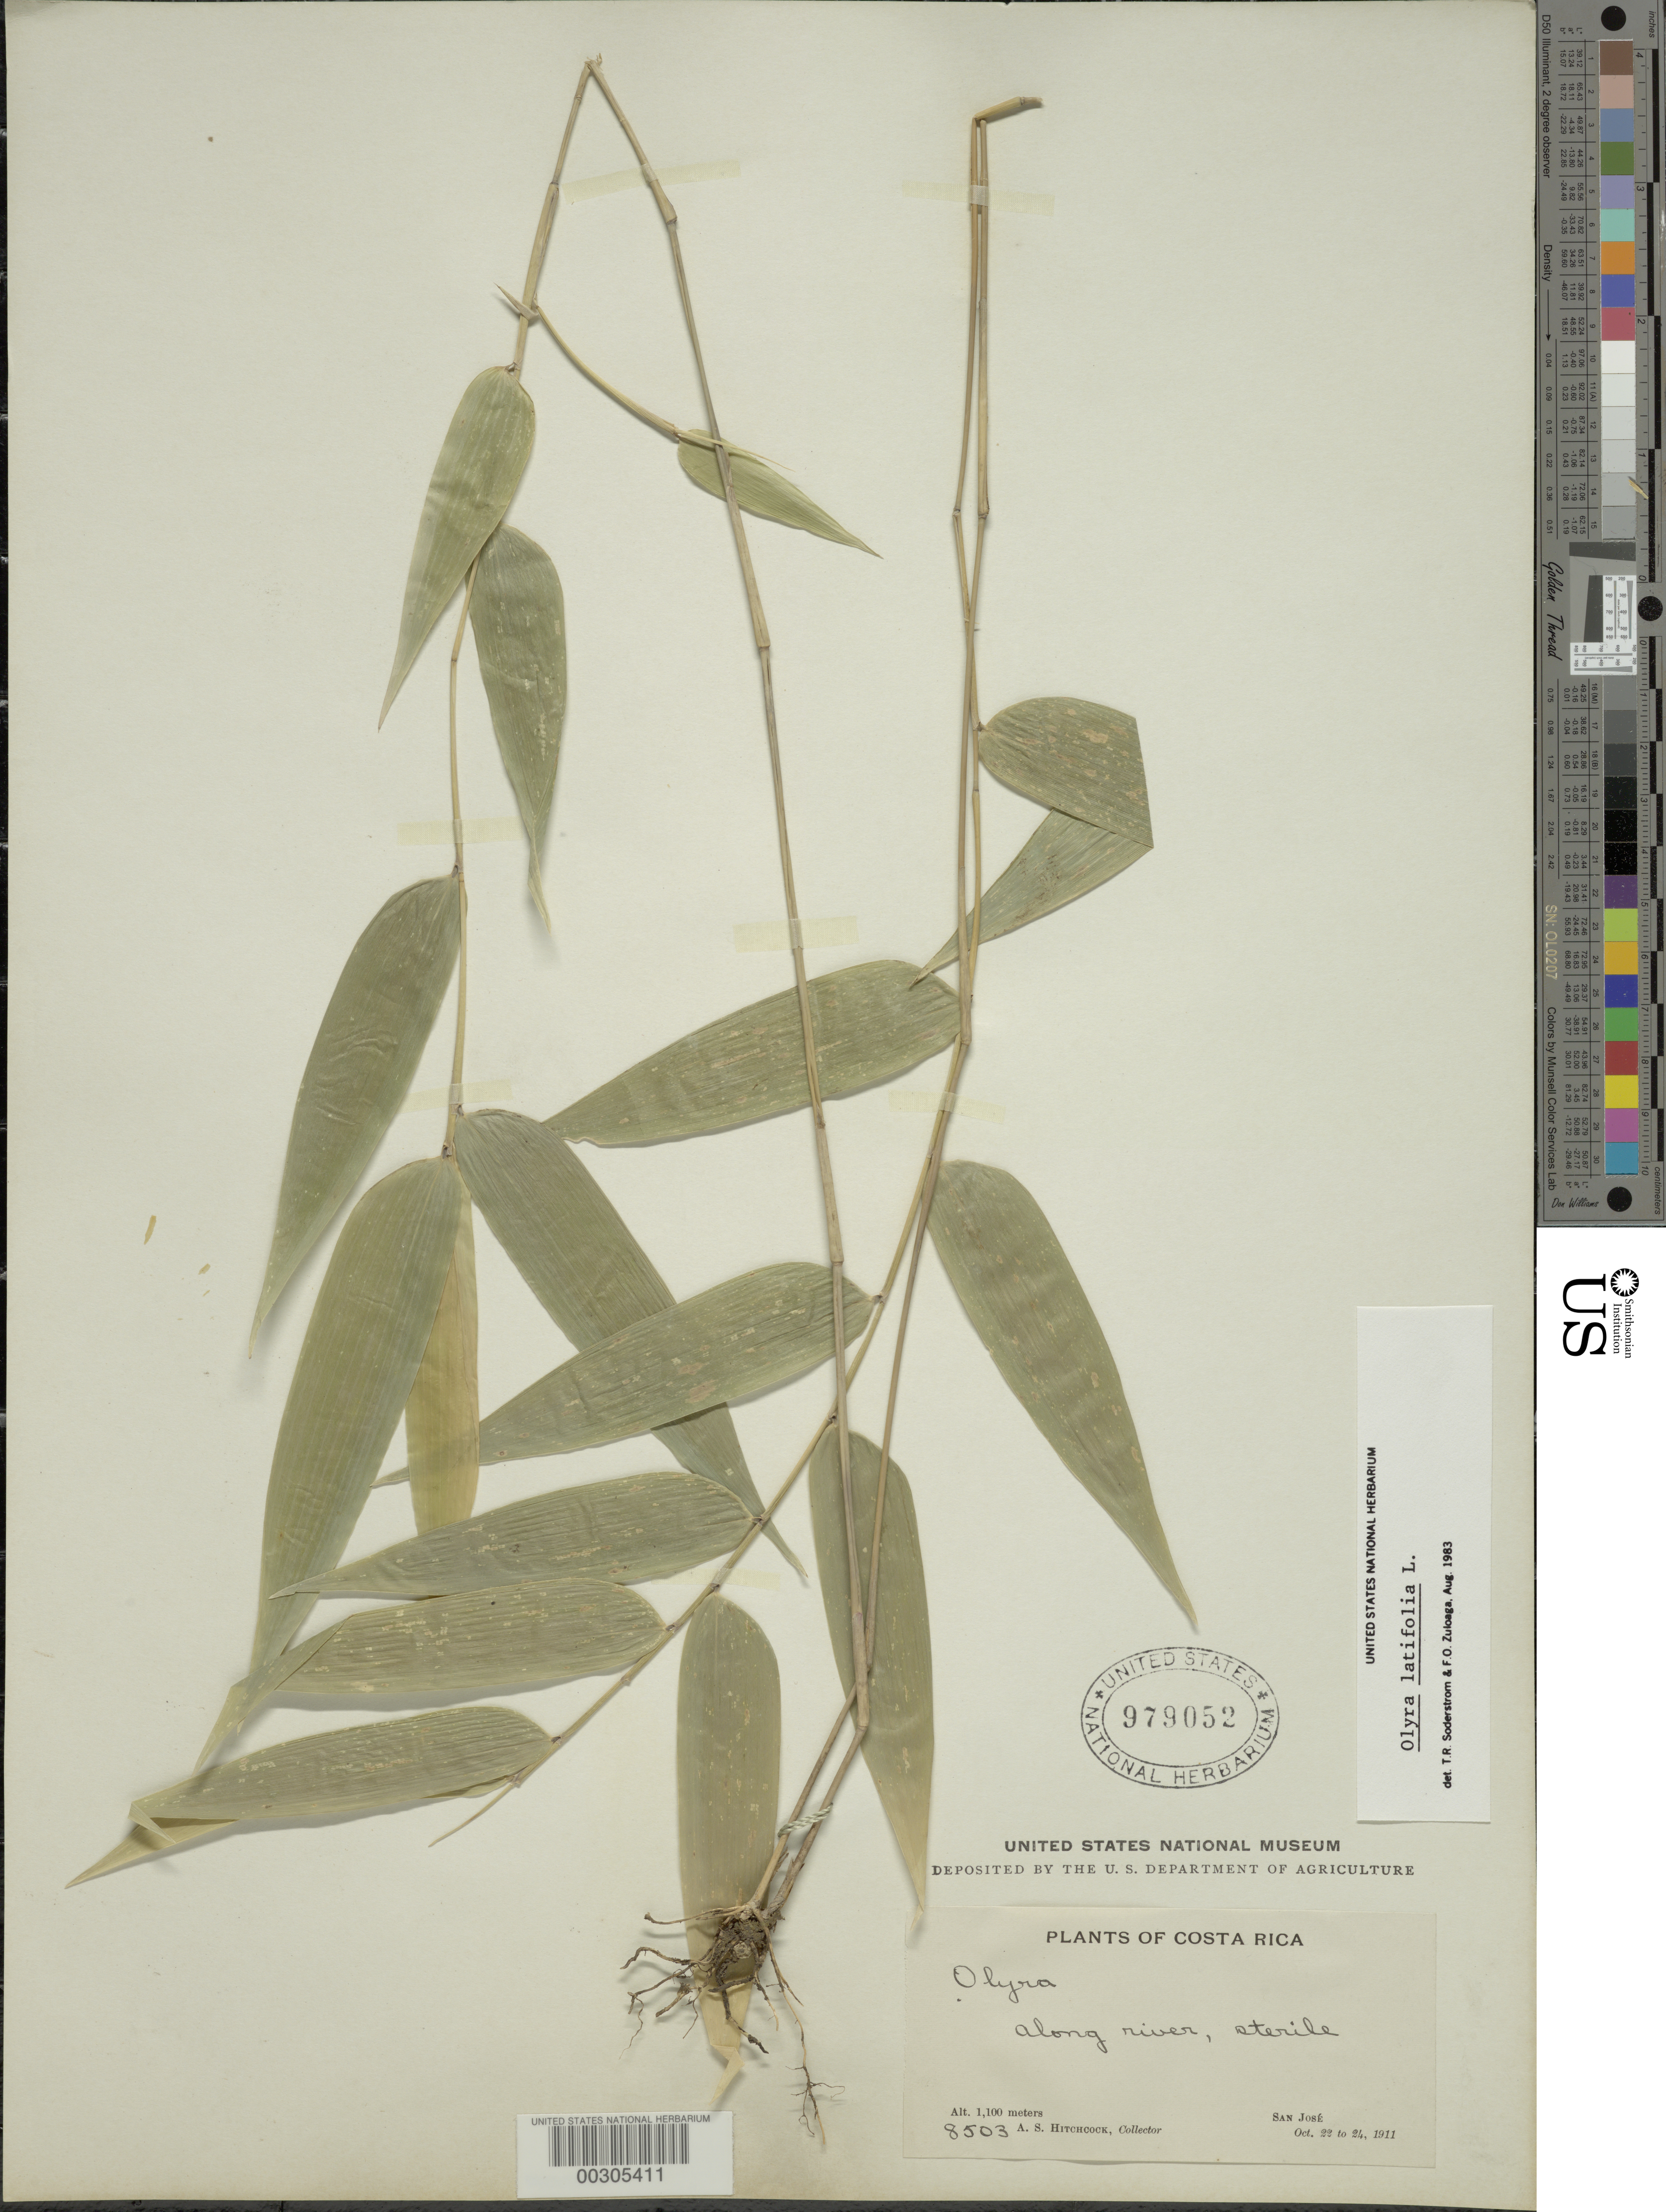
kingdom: Plantae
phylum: Tracheophyta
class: Liliopsida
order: Poales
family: Poaceae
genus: Olyra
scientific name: Olyra latifolia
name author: L.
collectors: A. S. Hitchcock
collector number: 8503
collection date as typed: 22 Oct 1911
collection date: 1911-10-22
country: Costa Rica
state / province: San José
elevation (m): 1100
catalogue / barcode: US 979052